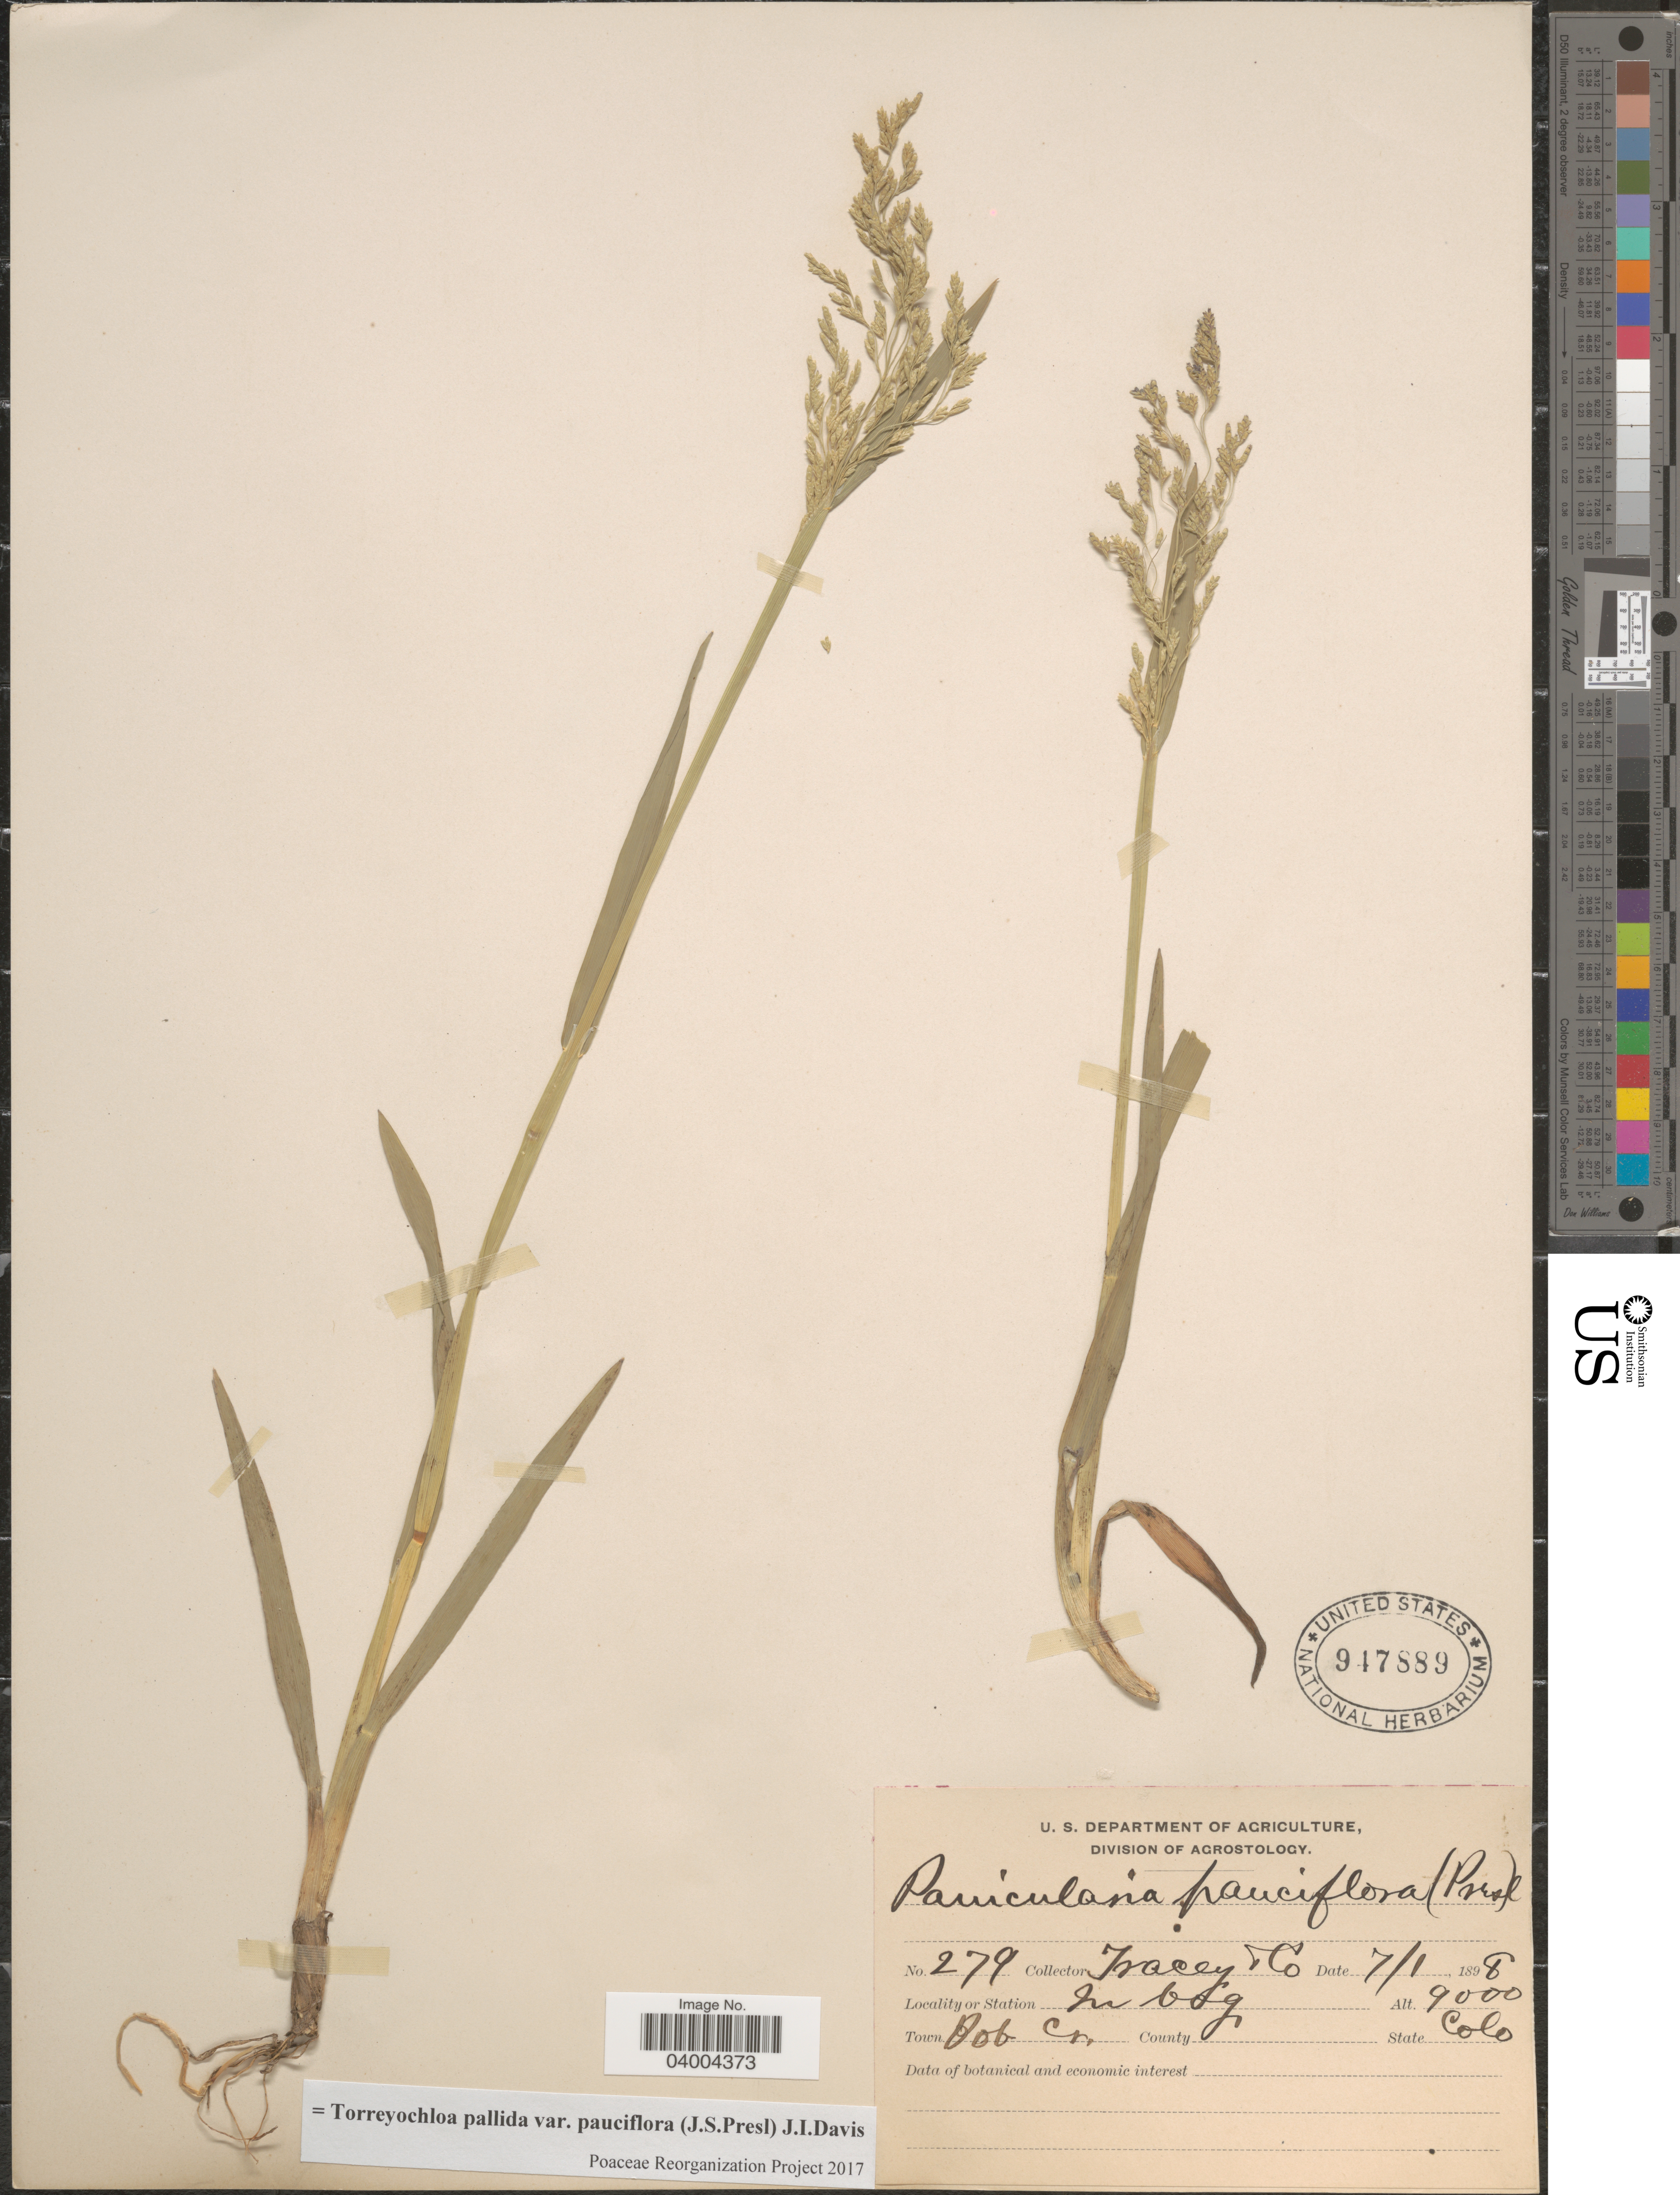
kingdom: Plantae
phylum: Tracheophyta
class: Liliopsida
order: Poales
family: Poaceae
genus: Torreyochloa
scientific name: Torreyochloa pallida var. pauciflora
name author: (J. Presl) J.I. Davis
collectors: Tracey & Co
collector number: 279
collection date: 1898-07-01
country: United States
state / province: Colorado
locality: In bog. Bob Cr.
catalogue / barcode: US 947889